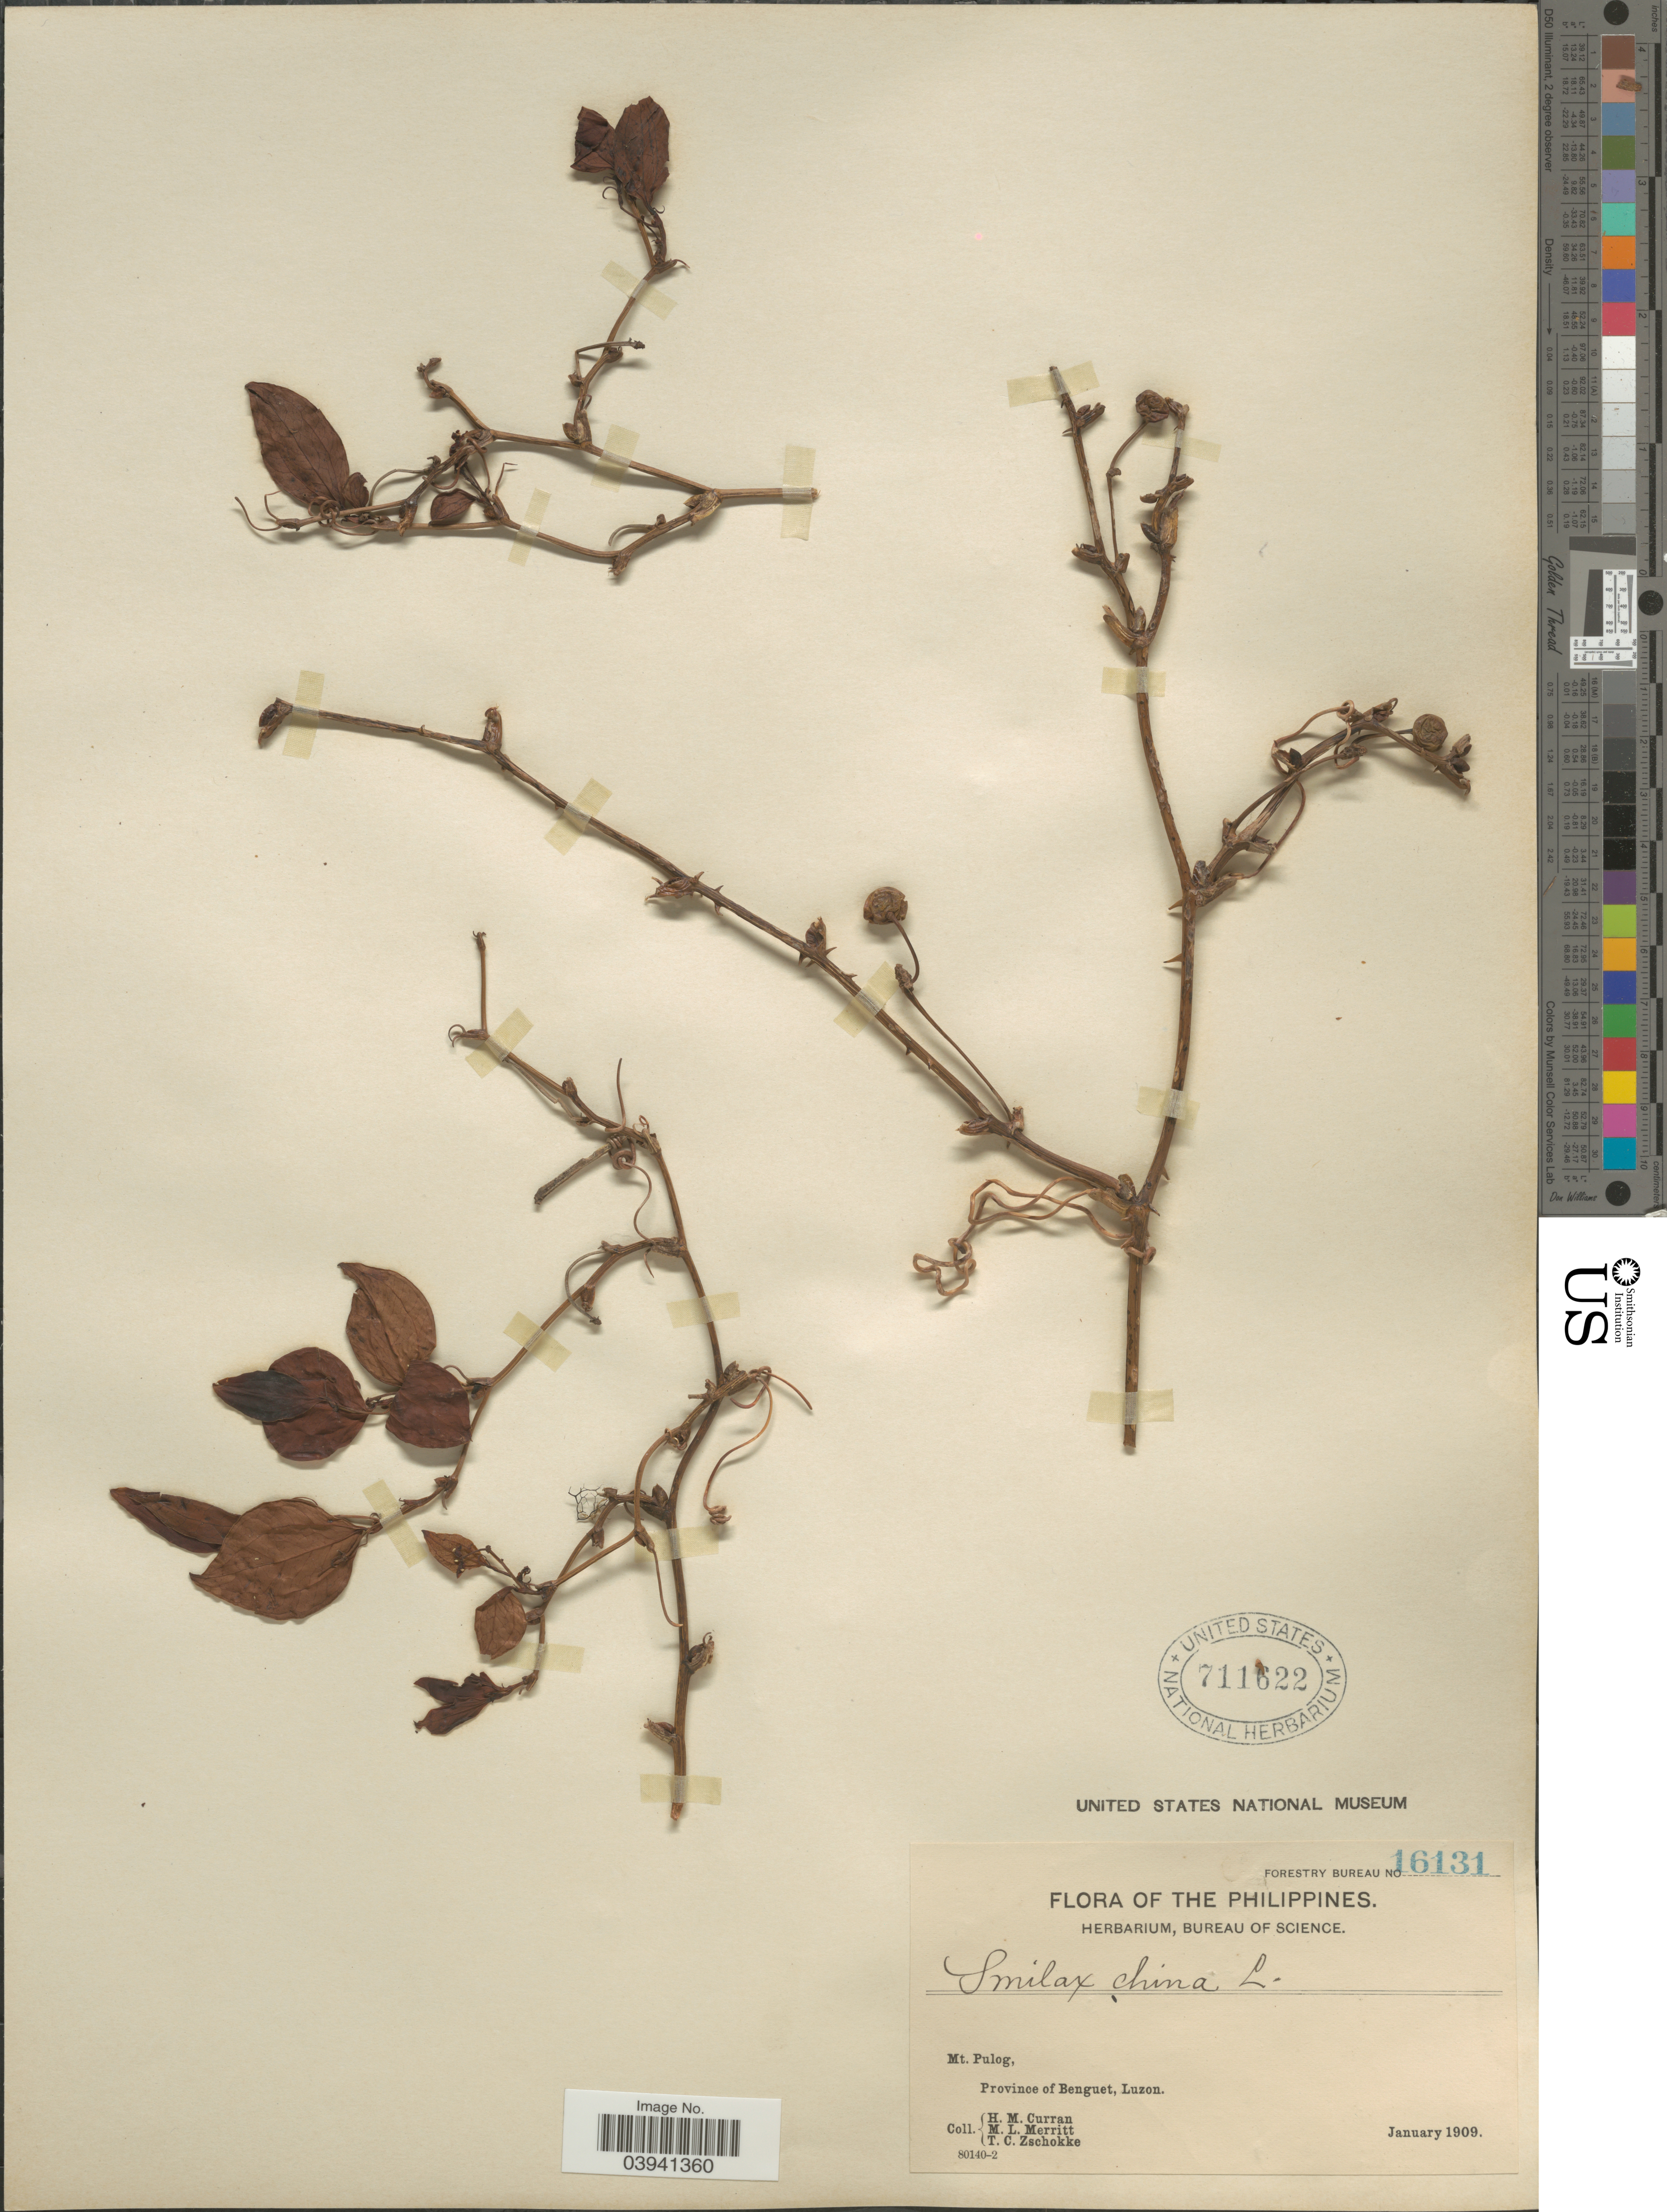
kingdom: Plantae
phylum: Tracheophyta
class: Liliopsida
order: Liliales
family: Smilacaceae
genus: Smilax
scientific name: Smilax china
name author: L.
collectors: H. M. Curran, M. L. Merritt & T. C. Zschokke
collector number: Forestry Bureau 16131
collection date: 1909-01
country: Philippines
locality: Mt. Pulog, Province of Benguet, Luzon.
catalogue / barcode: US 711622